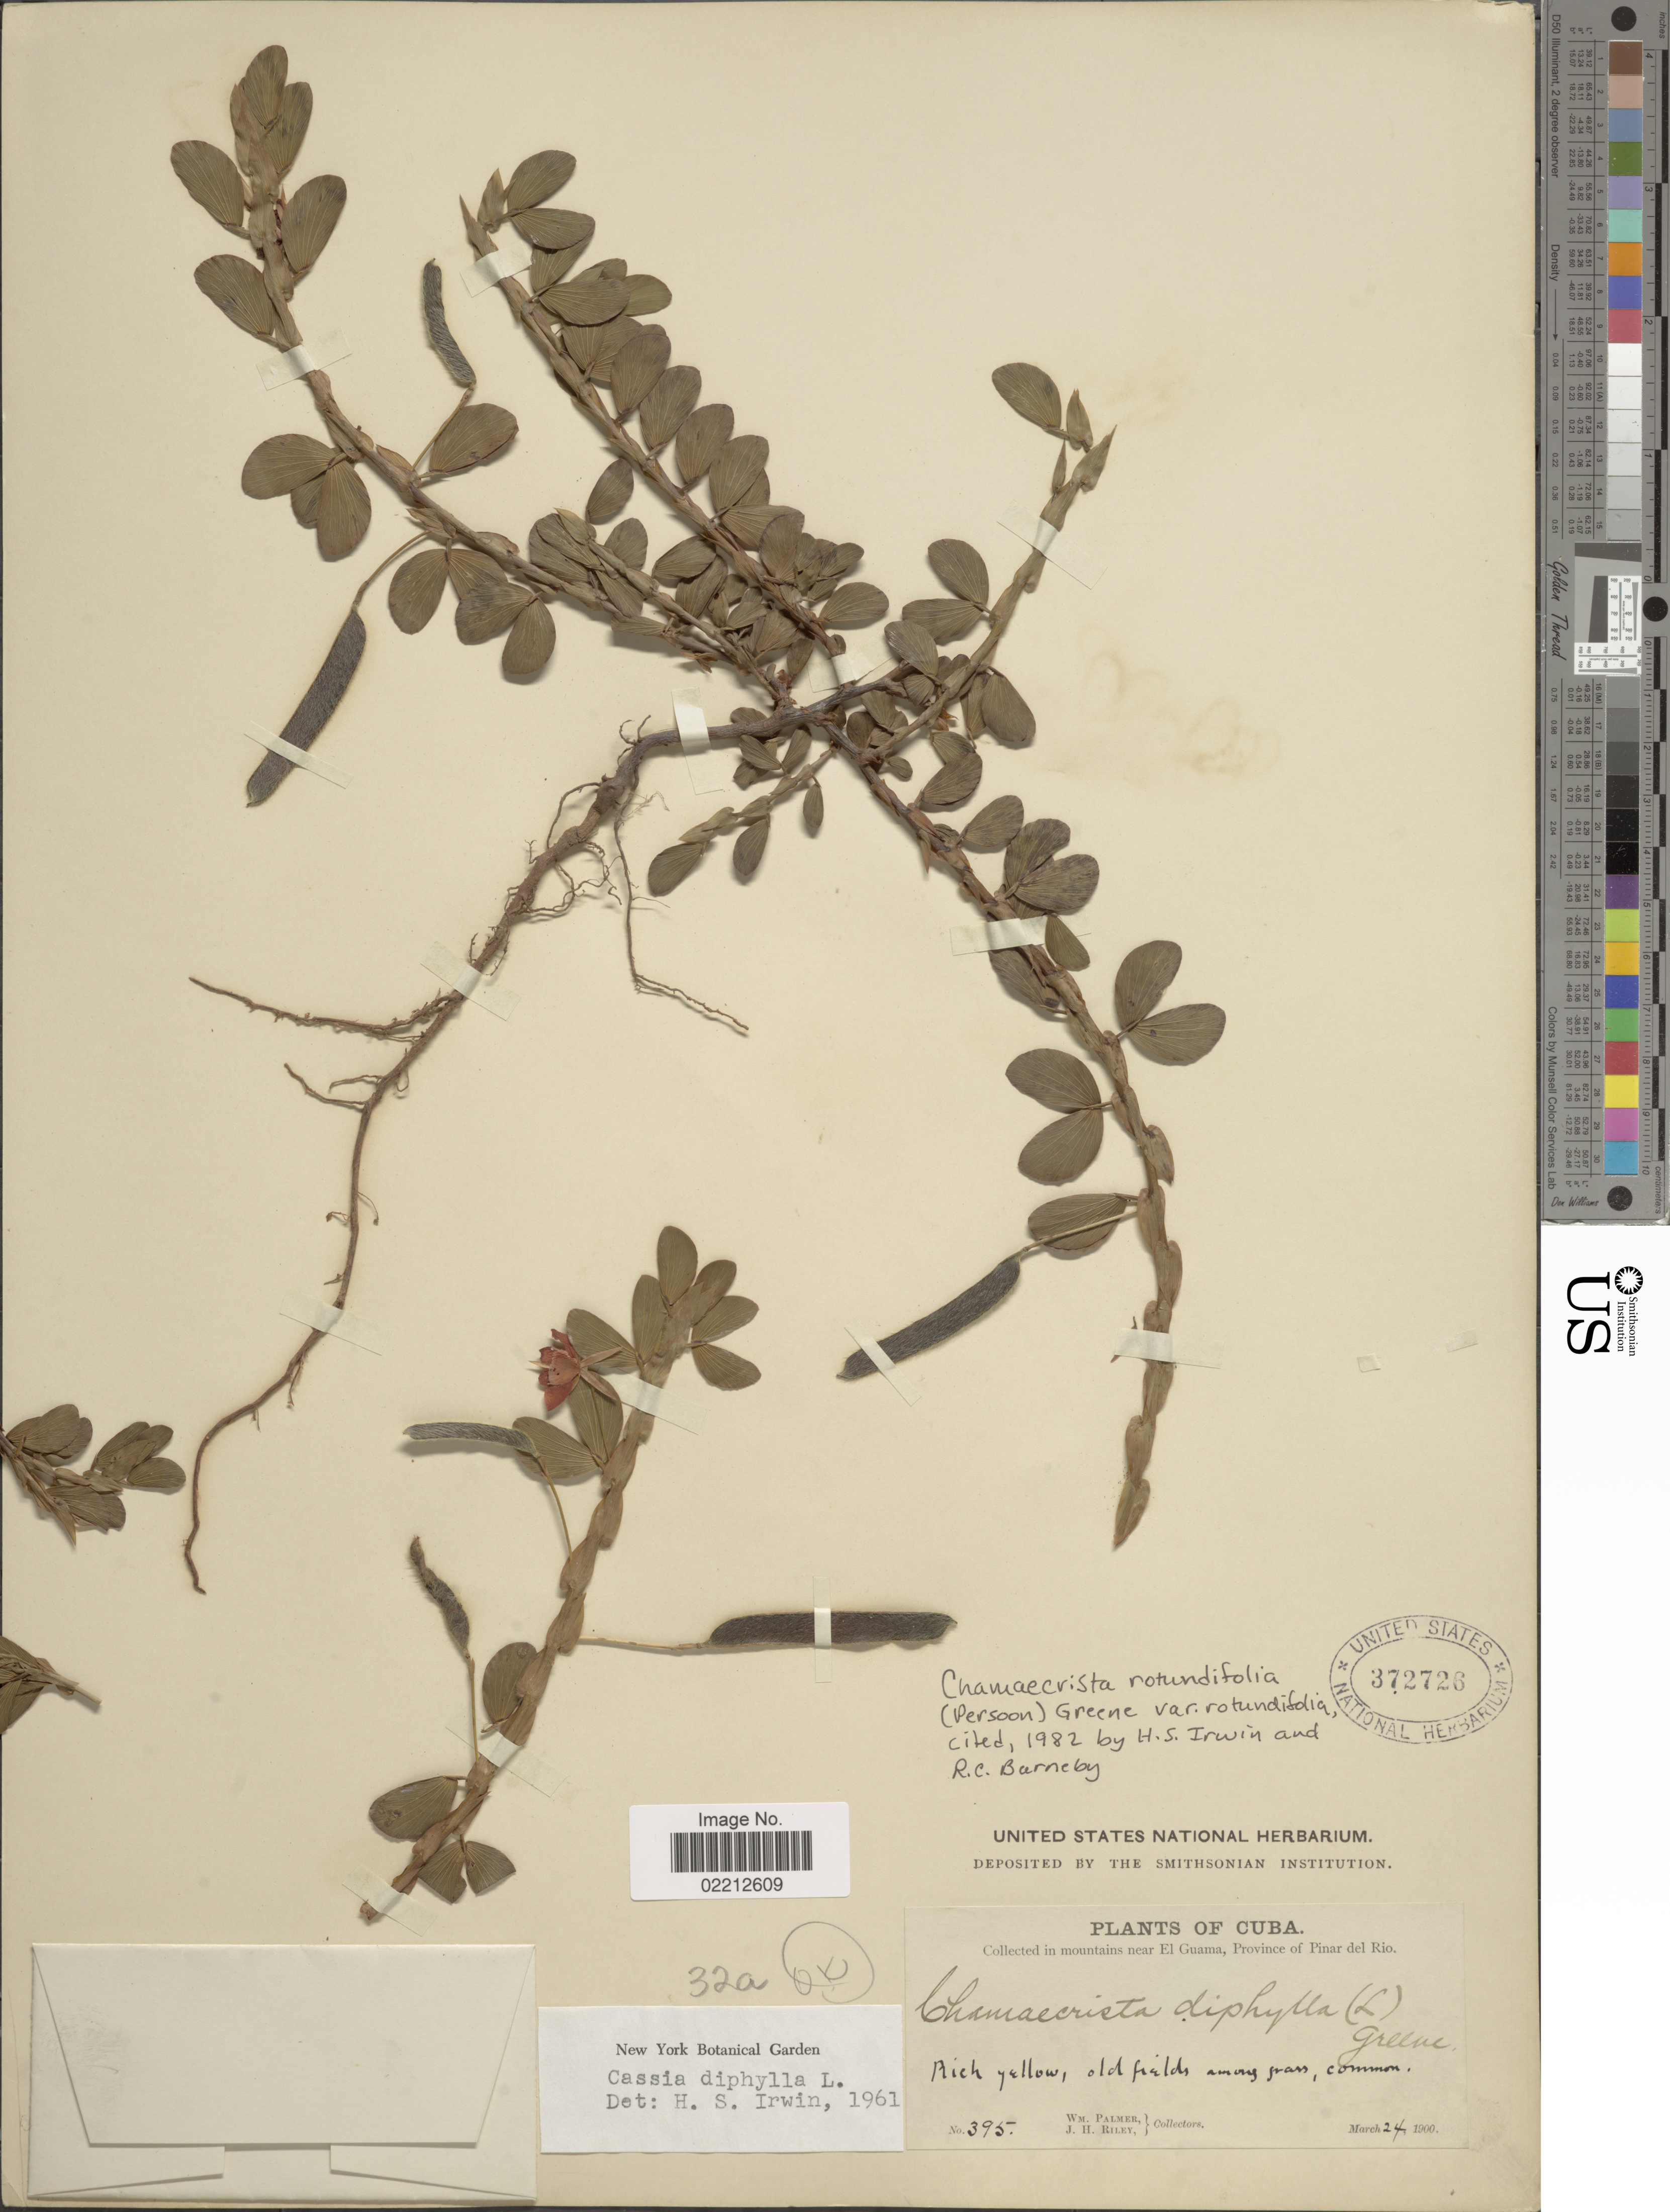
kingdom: Plantae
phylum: Tracheophyta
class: Magnoliopsida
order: Fabales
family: Fabaceae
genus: Chamaecrista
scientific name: Chamaecrista rotundifolia var. rotundifolia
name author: (Pers.) Greene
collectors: W. Palmer & J. H. Riley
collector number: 395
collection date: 1900-03-24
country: Cuba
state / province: Pinar del Río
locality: Mountains near El Guama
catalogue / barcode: US 372726